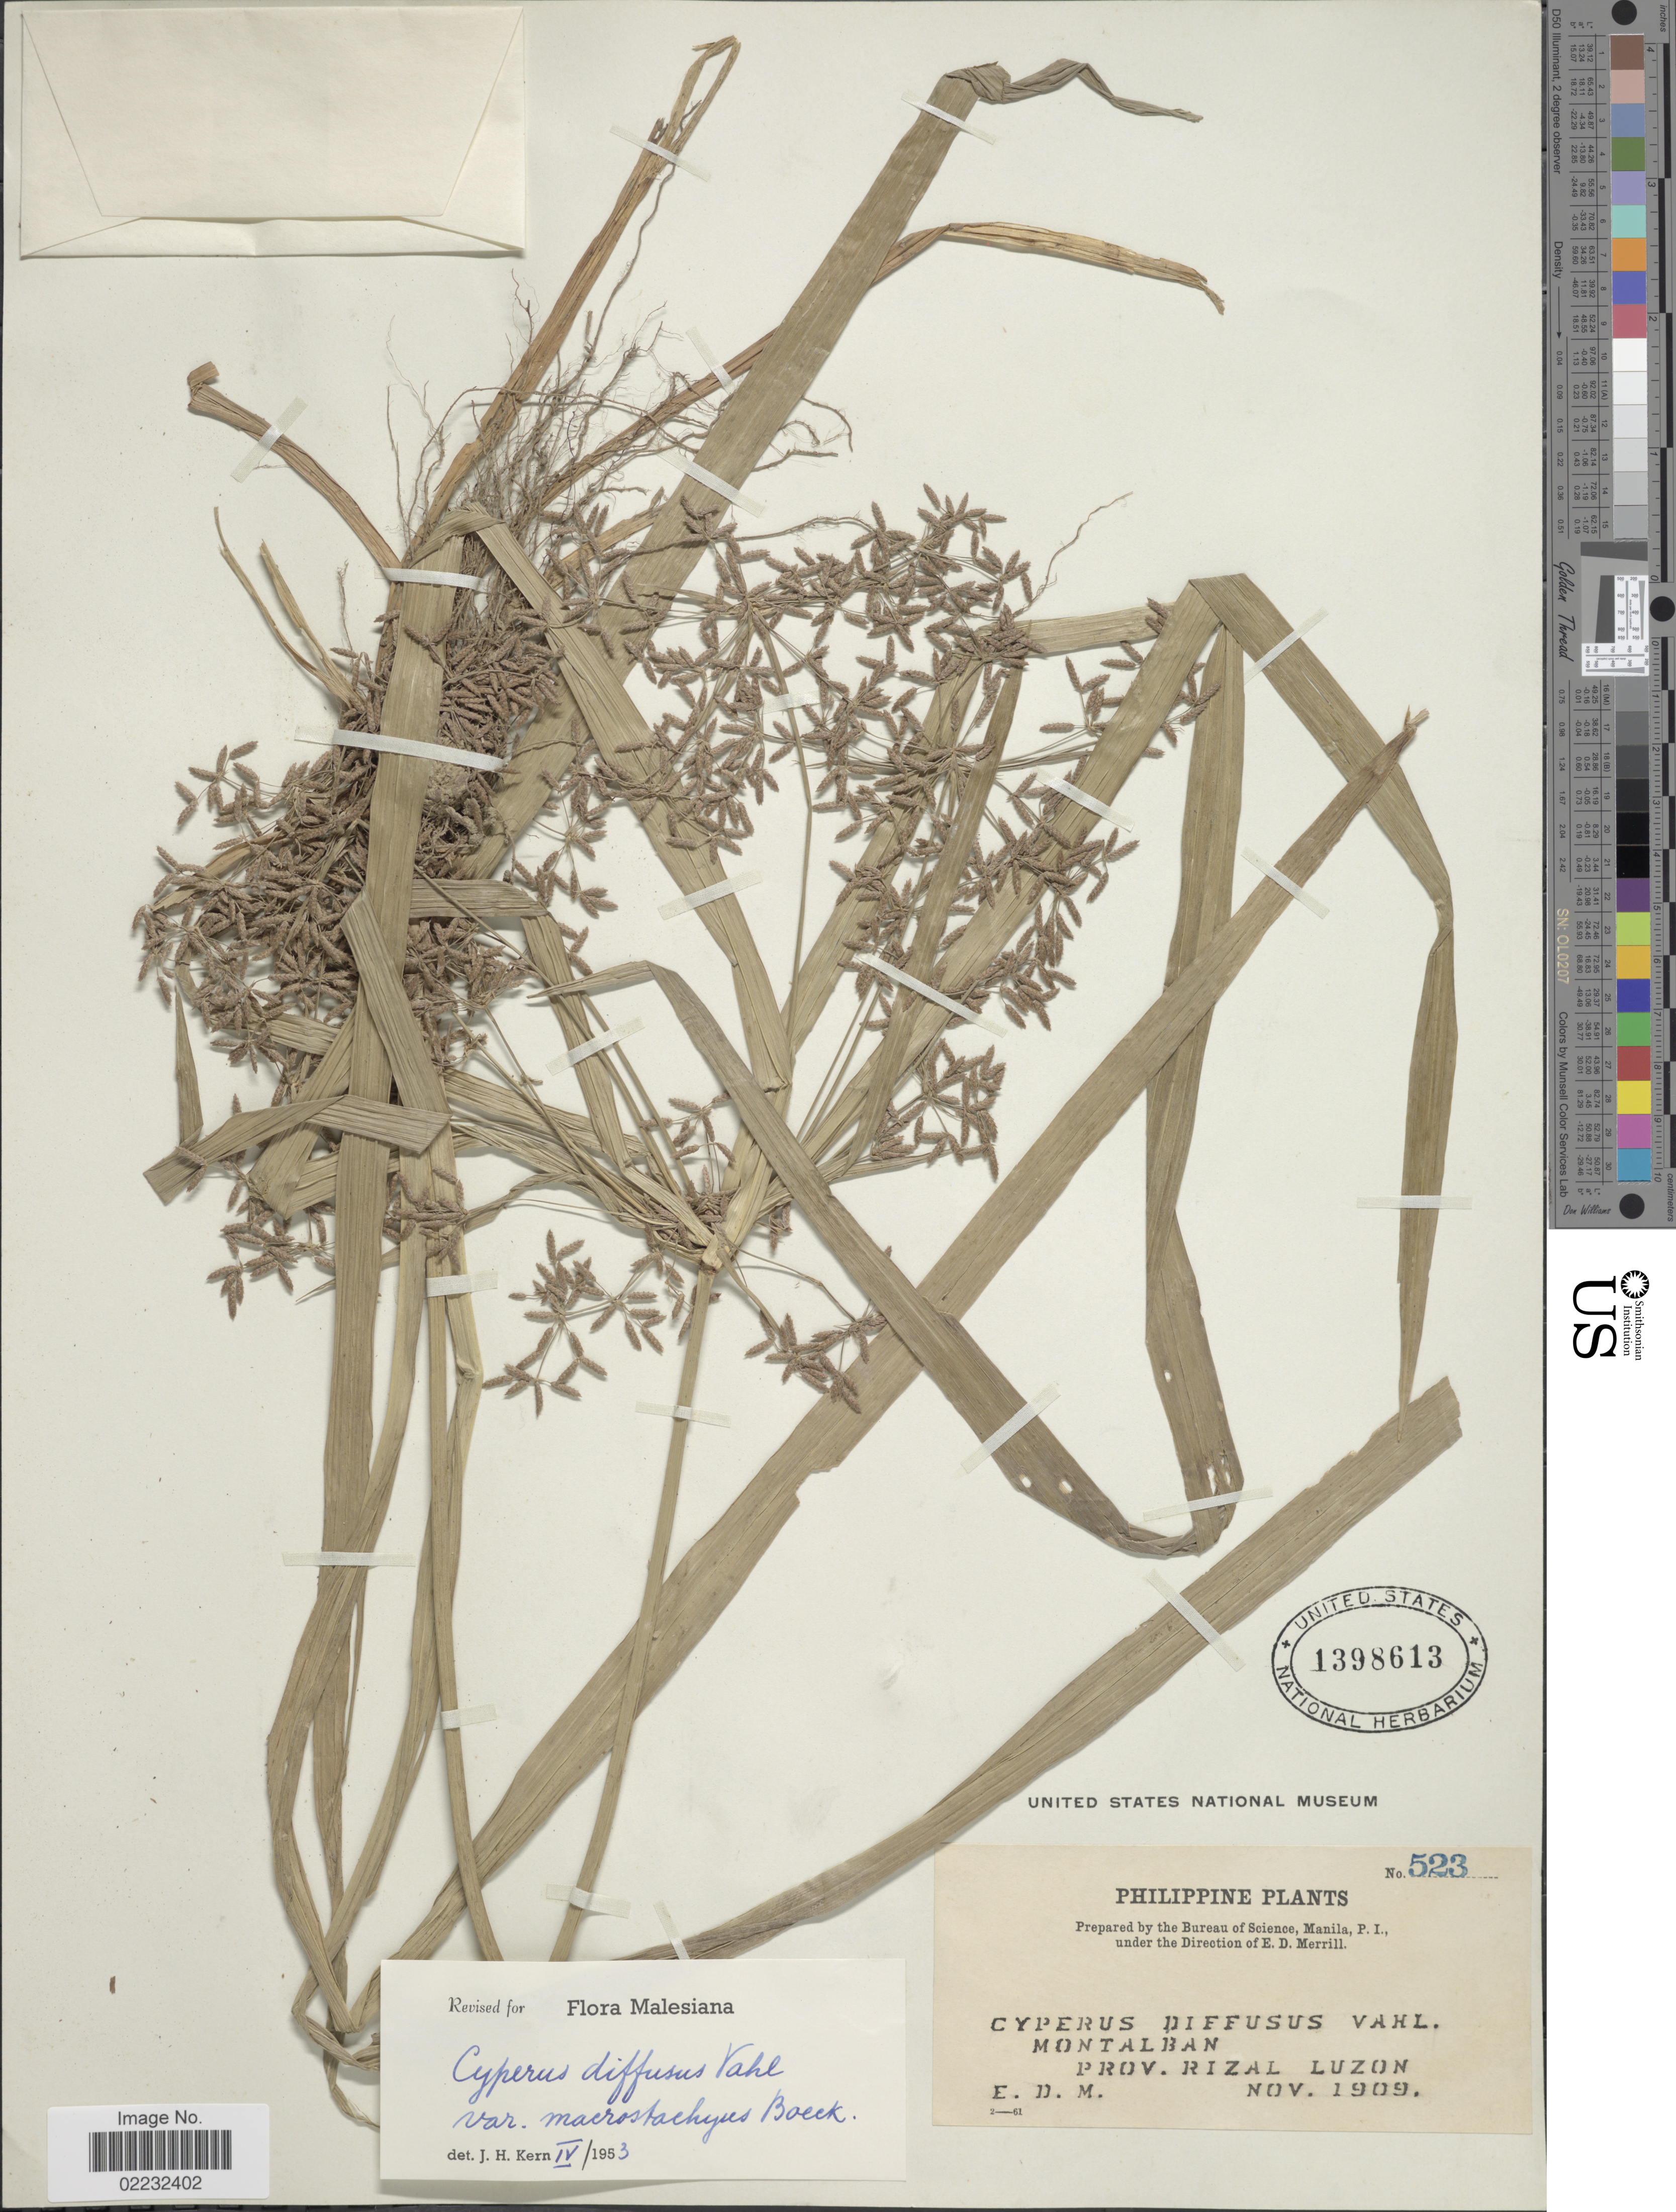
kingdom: Plantae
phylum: Tracheophyta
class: Liliopsida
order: Poales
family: Cyperaceae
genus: Cyperus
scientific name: Cyperus diffusus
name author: Vahl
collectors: E. D. Merrill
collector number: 523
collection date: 1909-11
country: Philippines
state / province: Calabarzon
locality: Montalban, Prov. Rizal, Luzon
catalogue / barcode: US 1398613